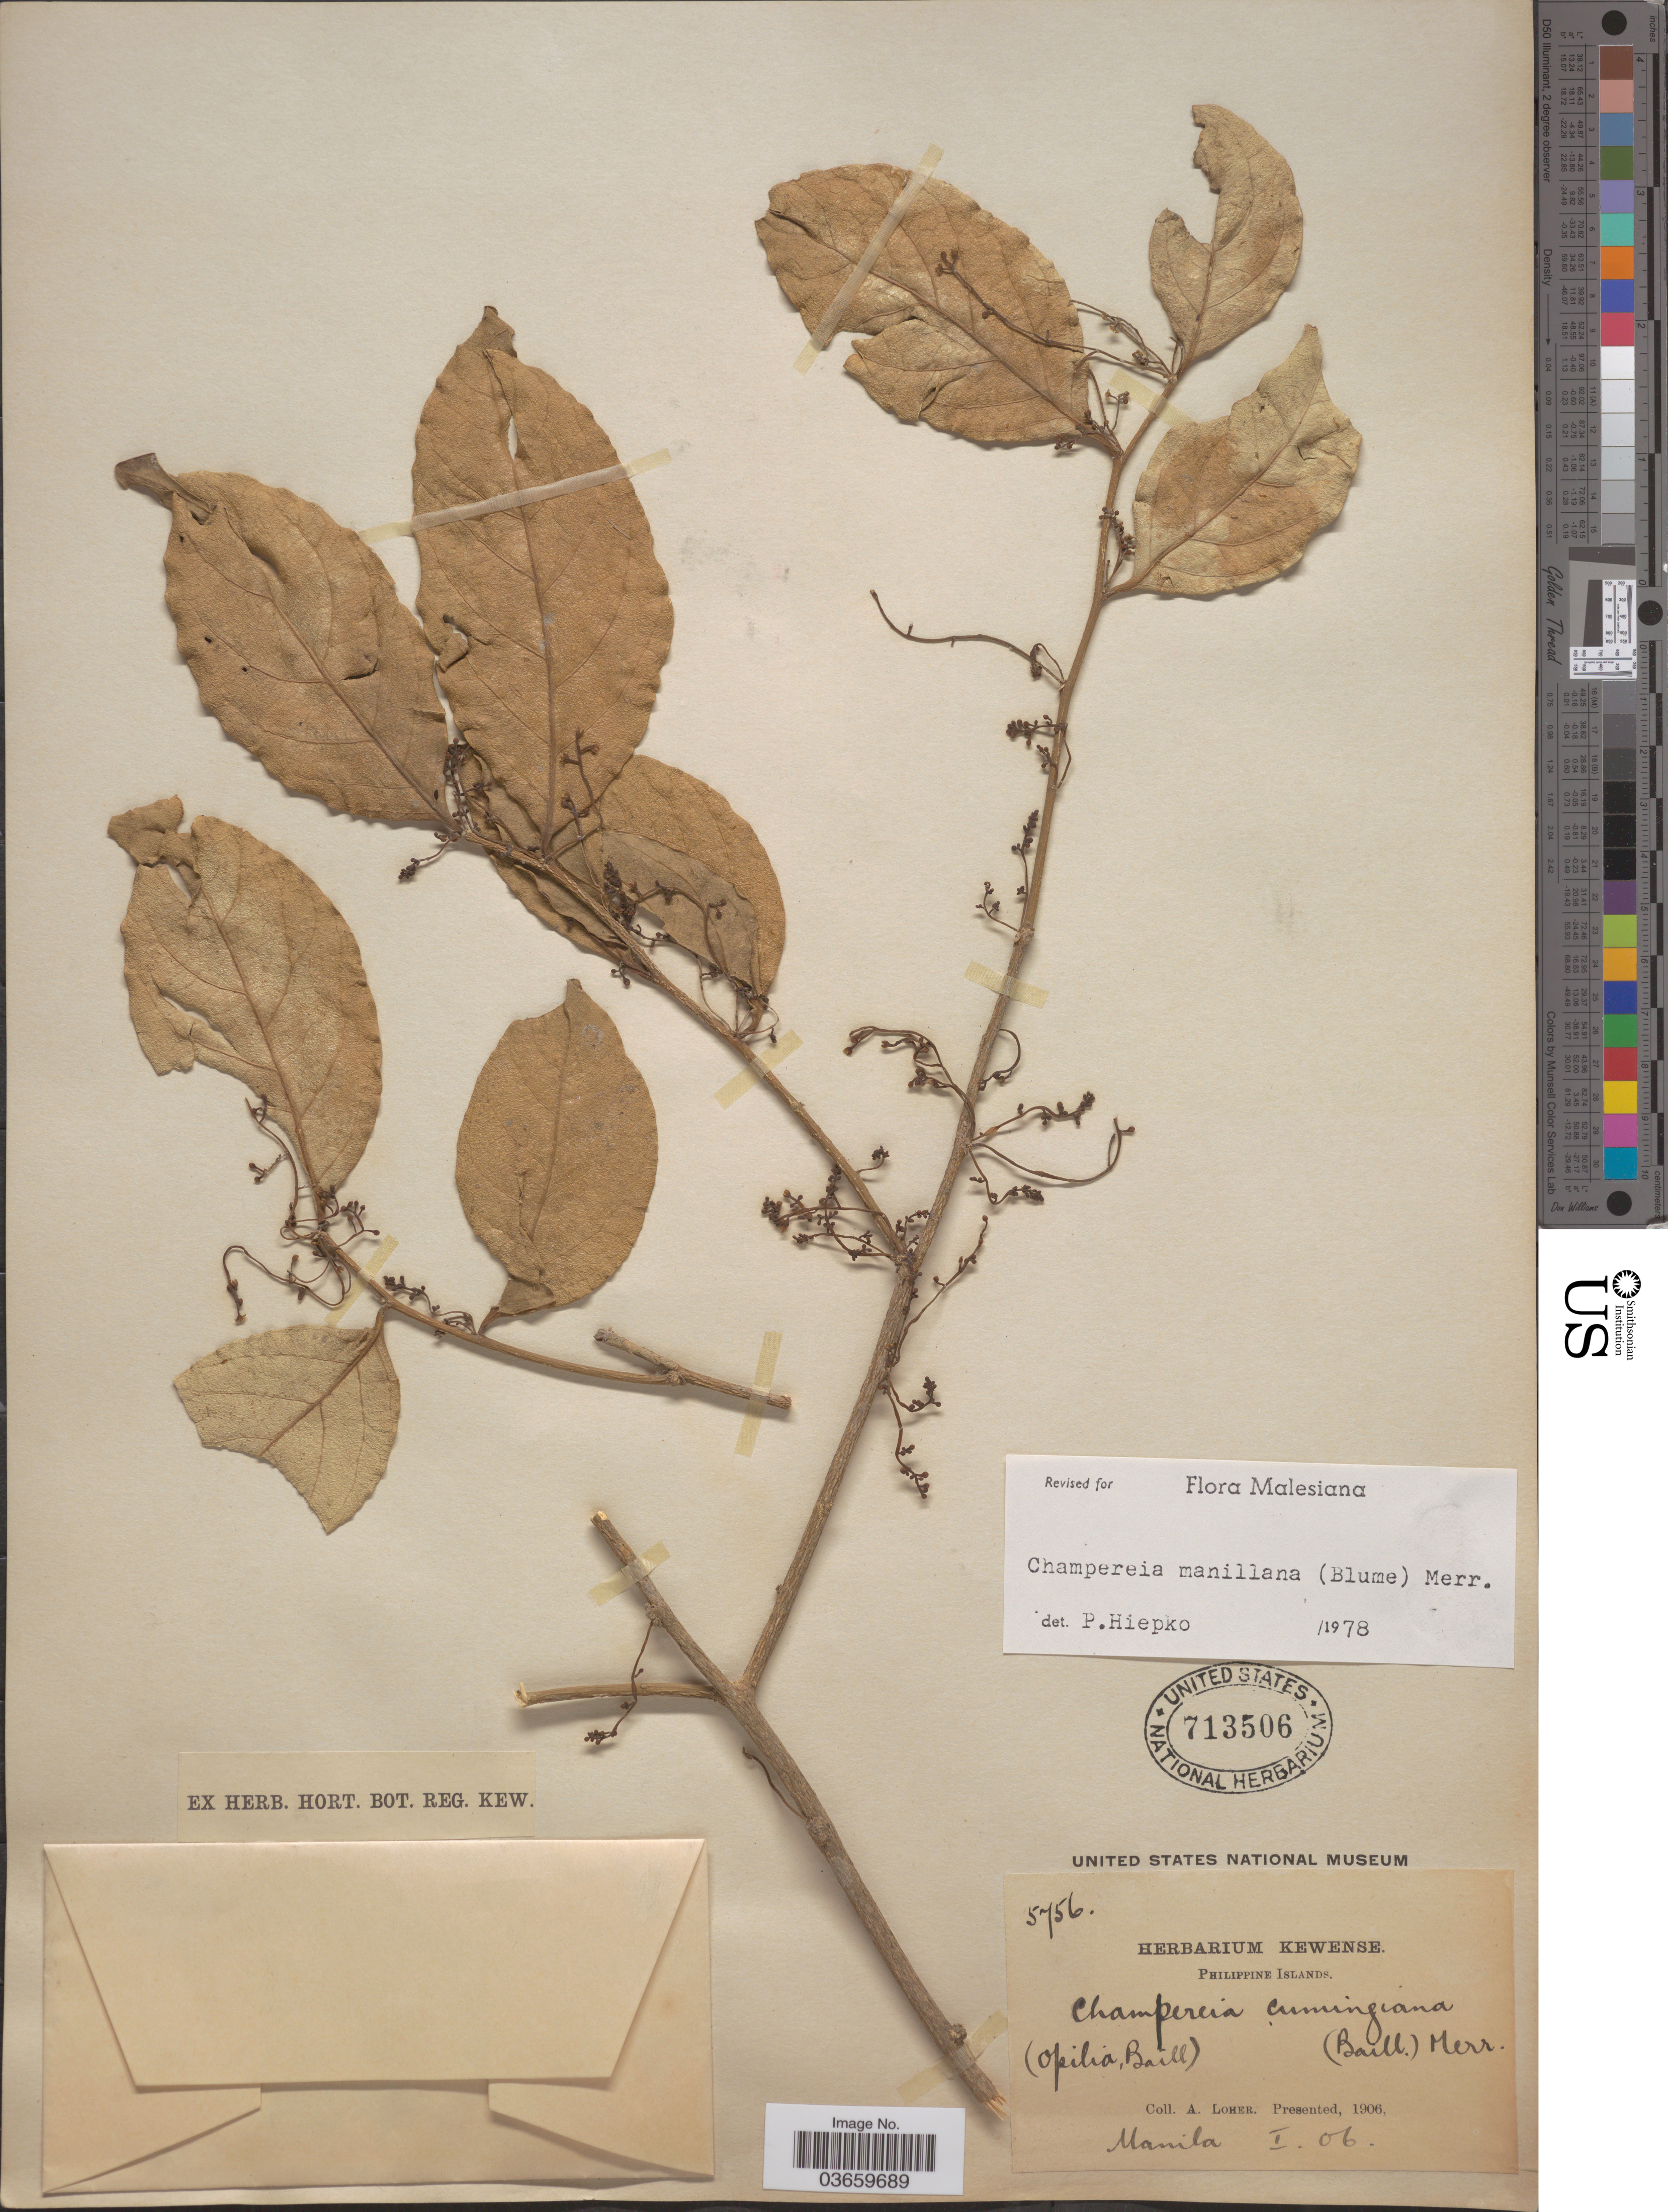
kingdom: Plantae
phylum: Tracheophyta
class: Magnoliopsida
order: Santalales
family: Opiliaceae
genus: Champereia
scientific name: Champereia manillana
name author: (Blume) Merr.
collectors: A. Loher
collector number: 5756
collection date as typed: Transcribed d/m/y: /1/6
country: Philippines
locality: Manila.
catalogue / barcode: US 713506